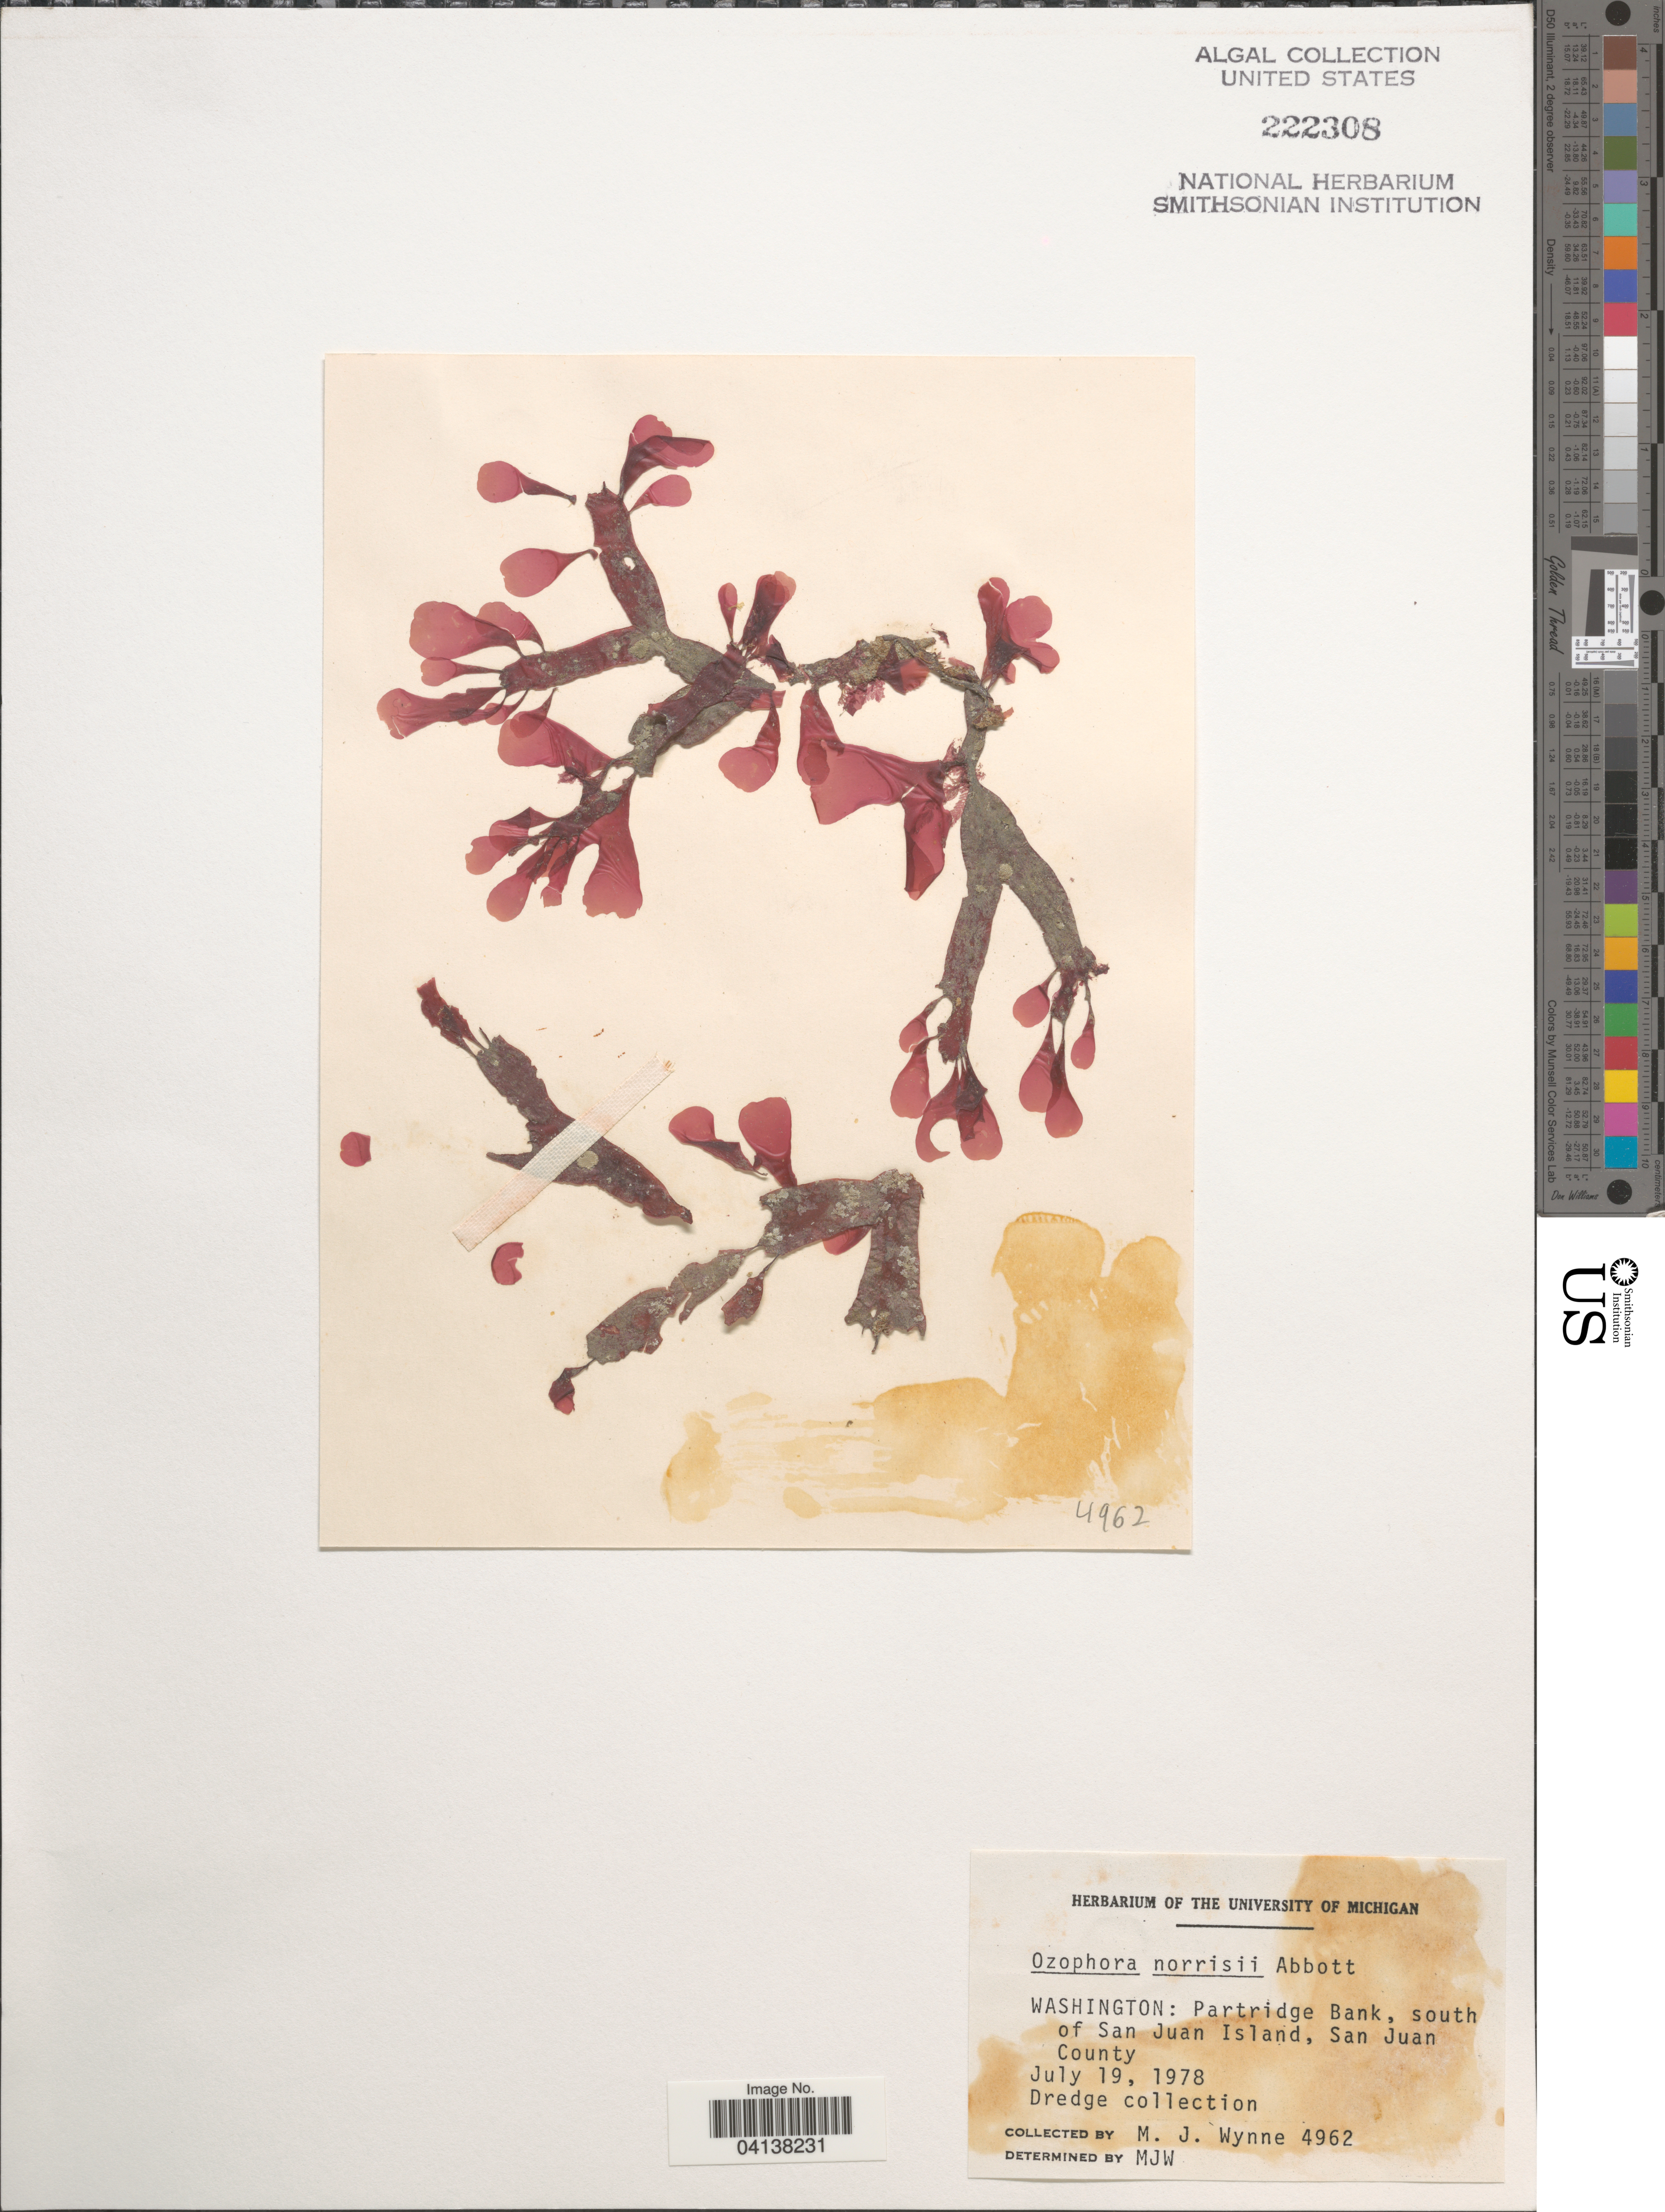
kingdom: Plantae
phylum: Rhodophyta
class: Florideophyceae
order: Gigartinales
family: Phyllophoraceae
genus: Ozophora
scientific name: Ozophora norrisii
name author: I.A. Abbott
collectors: M.J. Wynne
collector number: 4962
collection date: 1978-07-19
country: United States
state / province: Washington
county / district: San Juan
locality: Partridge Bank, south of San Juan Island, San Juan County.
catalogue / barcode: US 222308